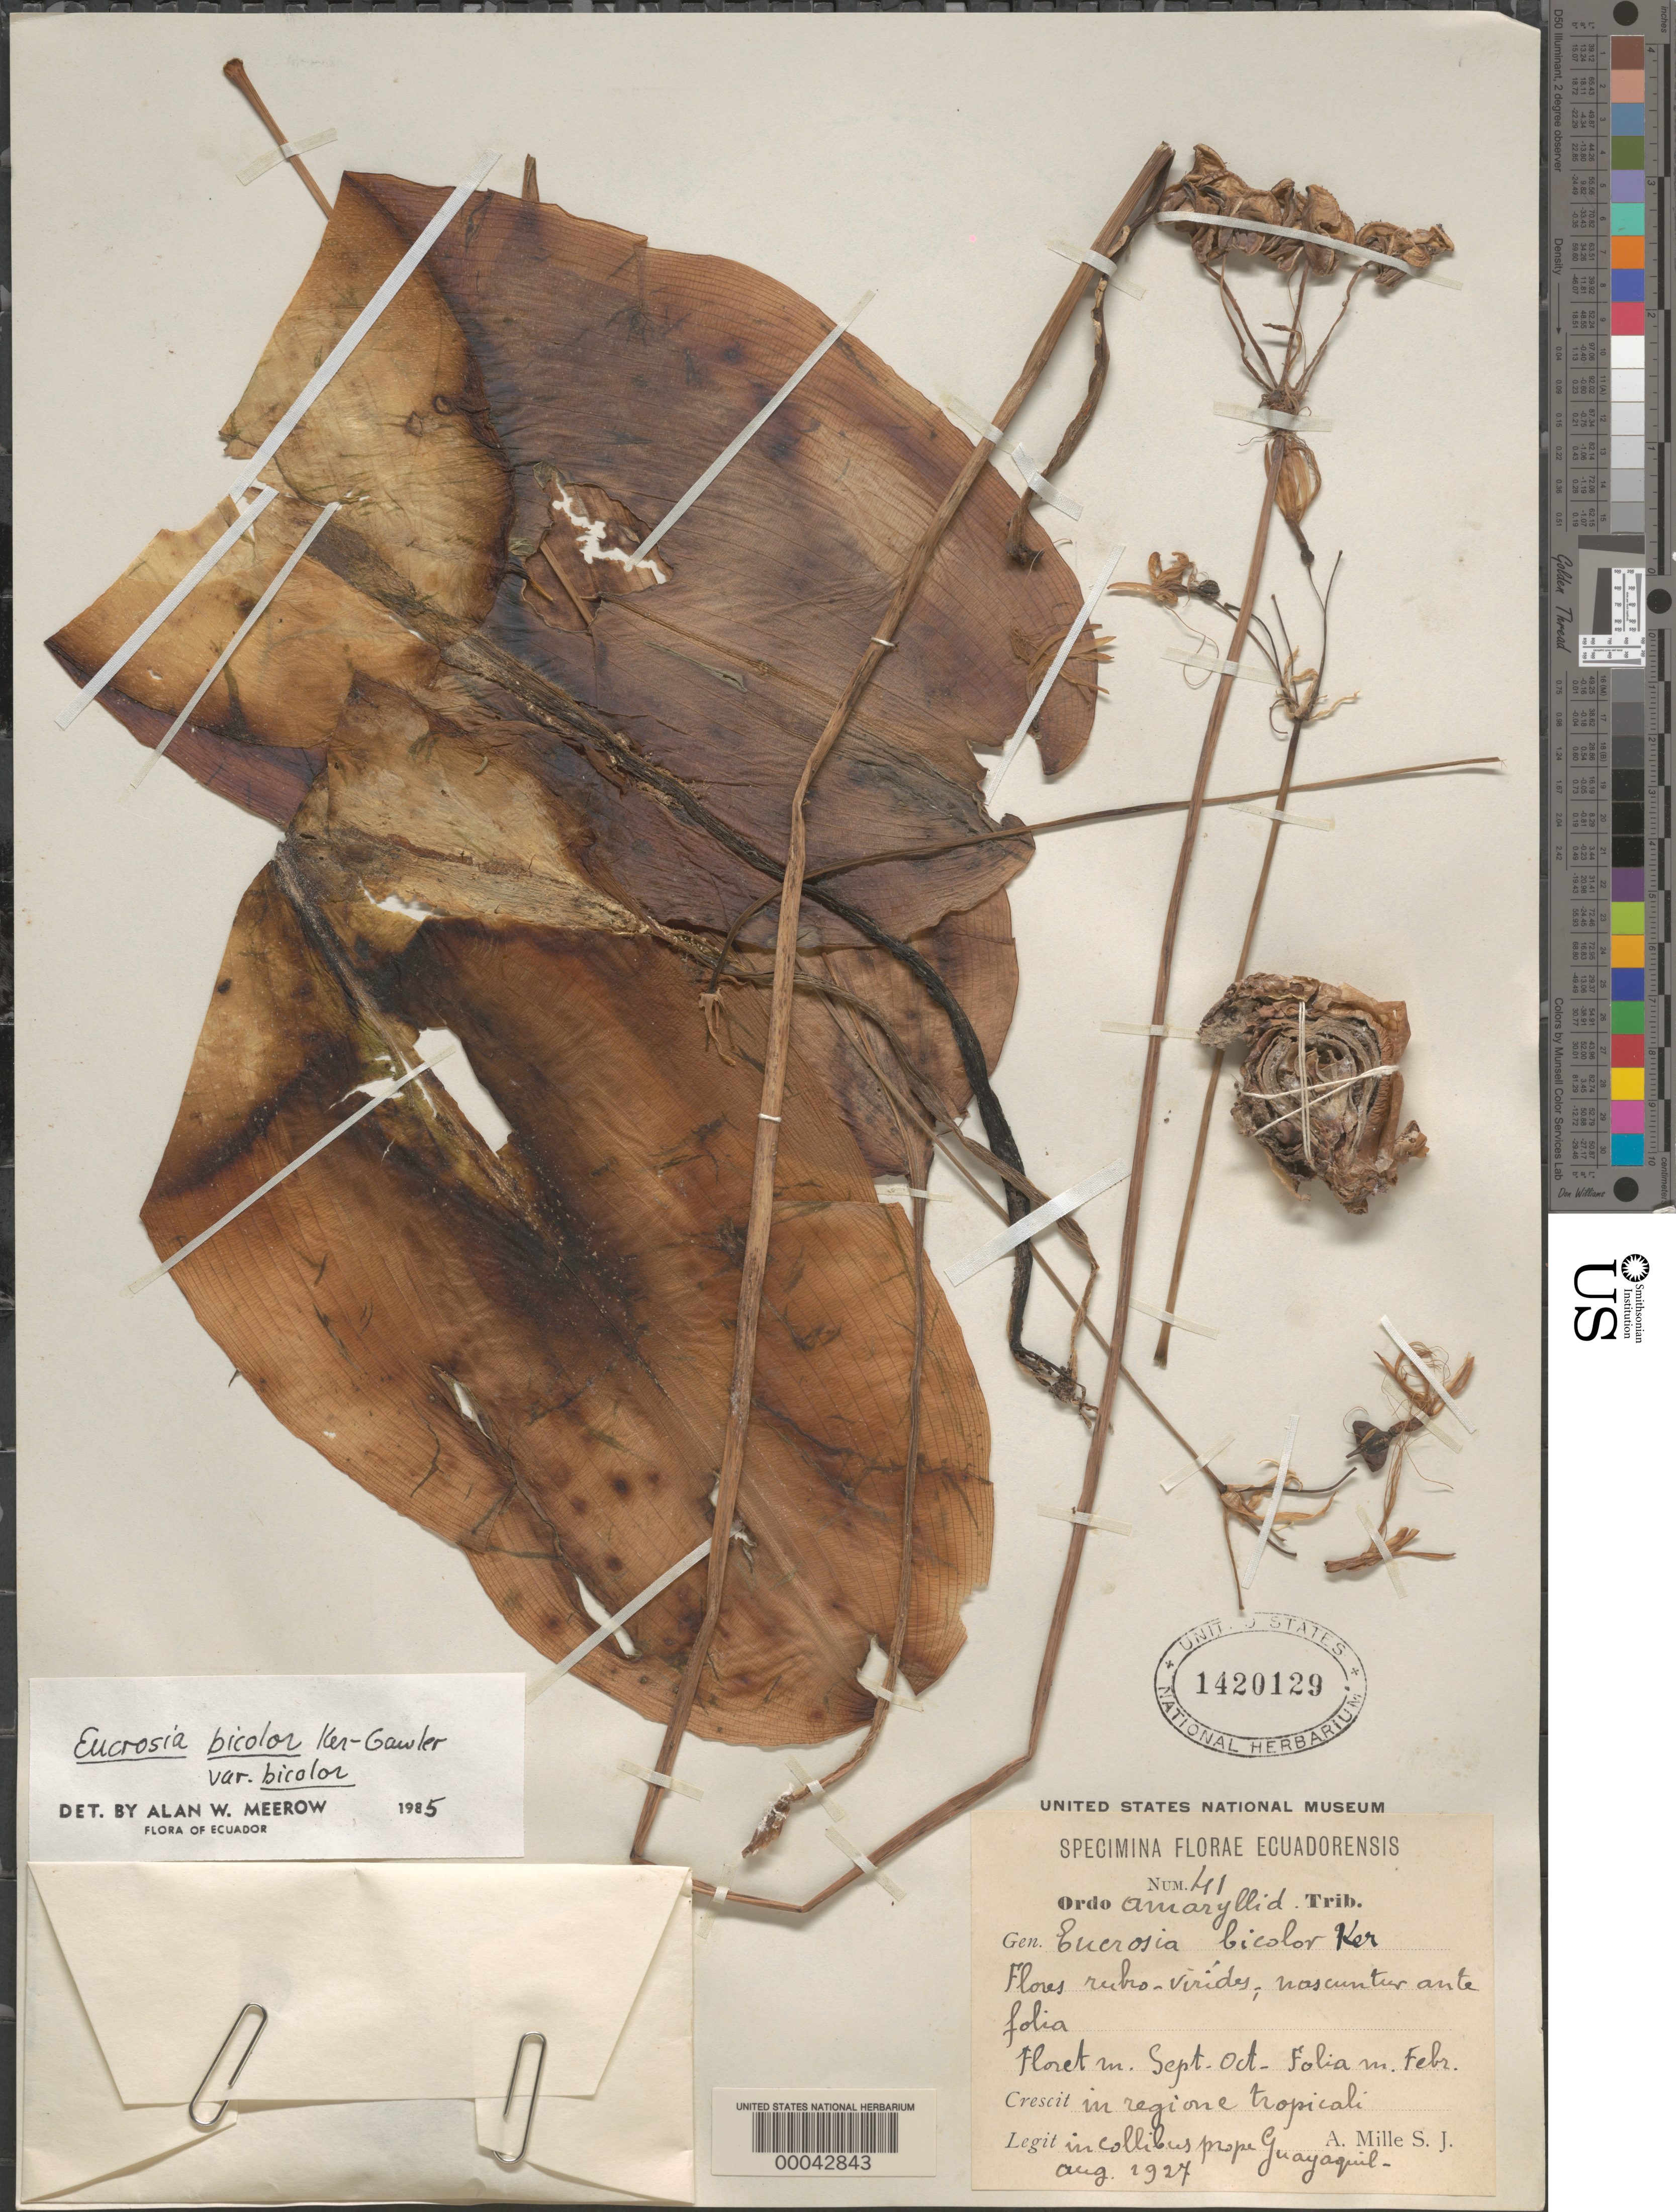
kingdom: Plantae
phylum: Tracheophyta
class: Liliopsida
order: Asparagales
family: Amaryllidaceae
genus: Eucrosia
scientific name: Eucrosia bicolor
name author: Ker Gawl.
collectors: A. Mille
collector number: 41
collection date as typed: Aug 1927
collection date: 1927-08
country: Ecuador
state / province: Guayas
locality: Guayaquil, Haciendo Bonchna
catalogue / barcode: US 1420129